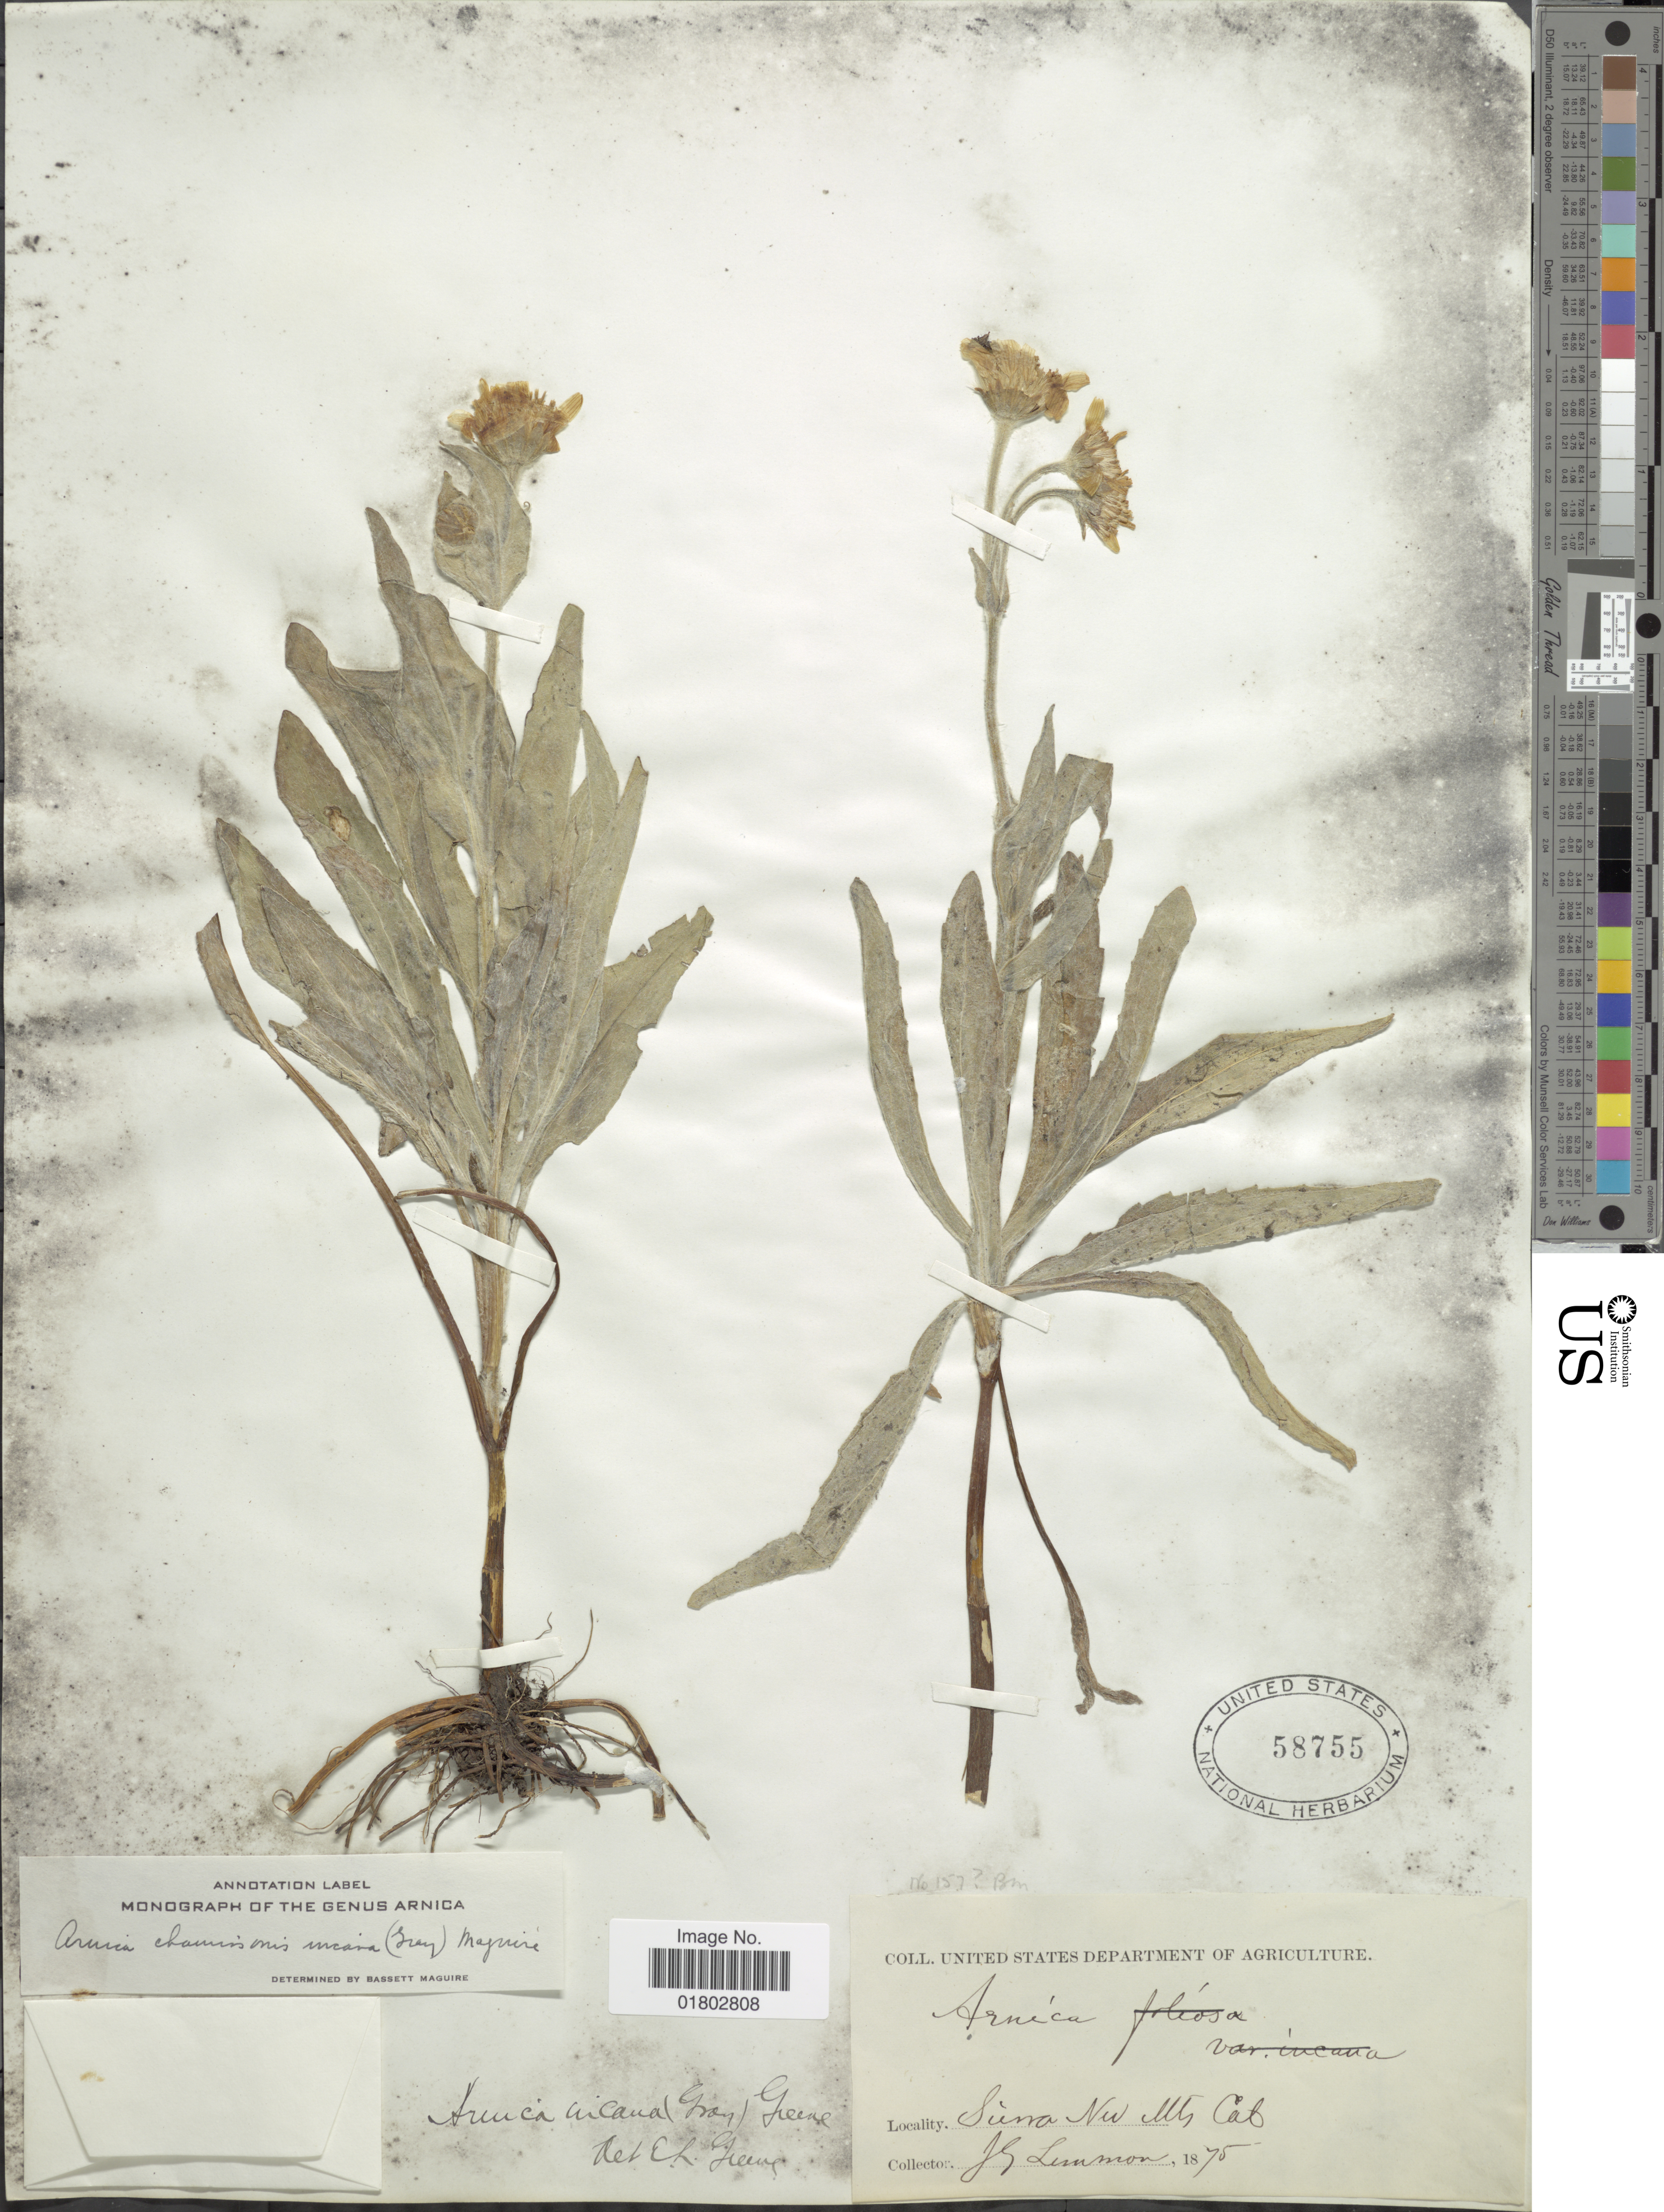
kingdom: Plantae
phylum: Tracheophyta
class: Magnoliopsida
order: Asterales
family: Asteraceae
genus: Arnica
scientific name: Arnica chamissonis subsp. incana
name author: (A. Gray) Maguire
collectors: J. Lemmon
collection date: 1875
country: United States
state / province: California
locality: Sierra Nev Mts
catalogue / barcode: US 58755